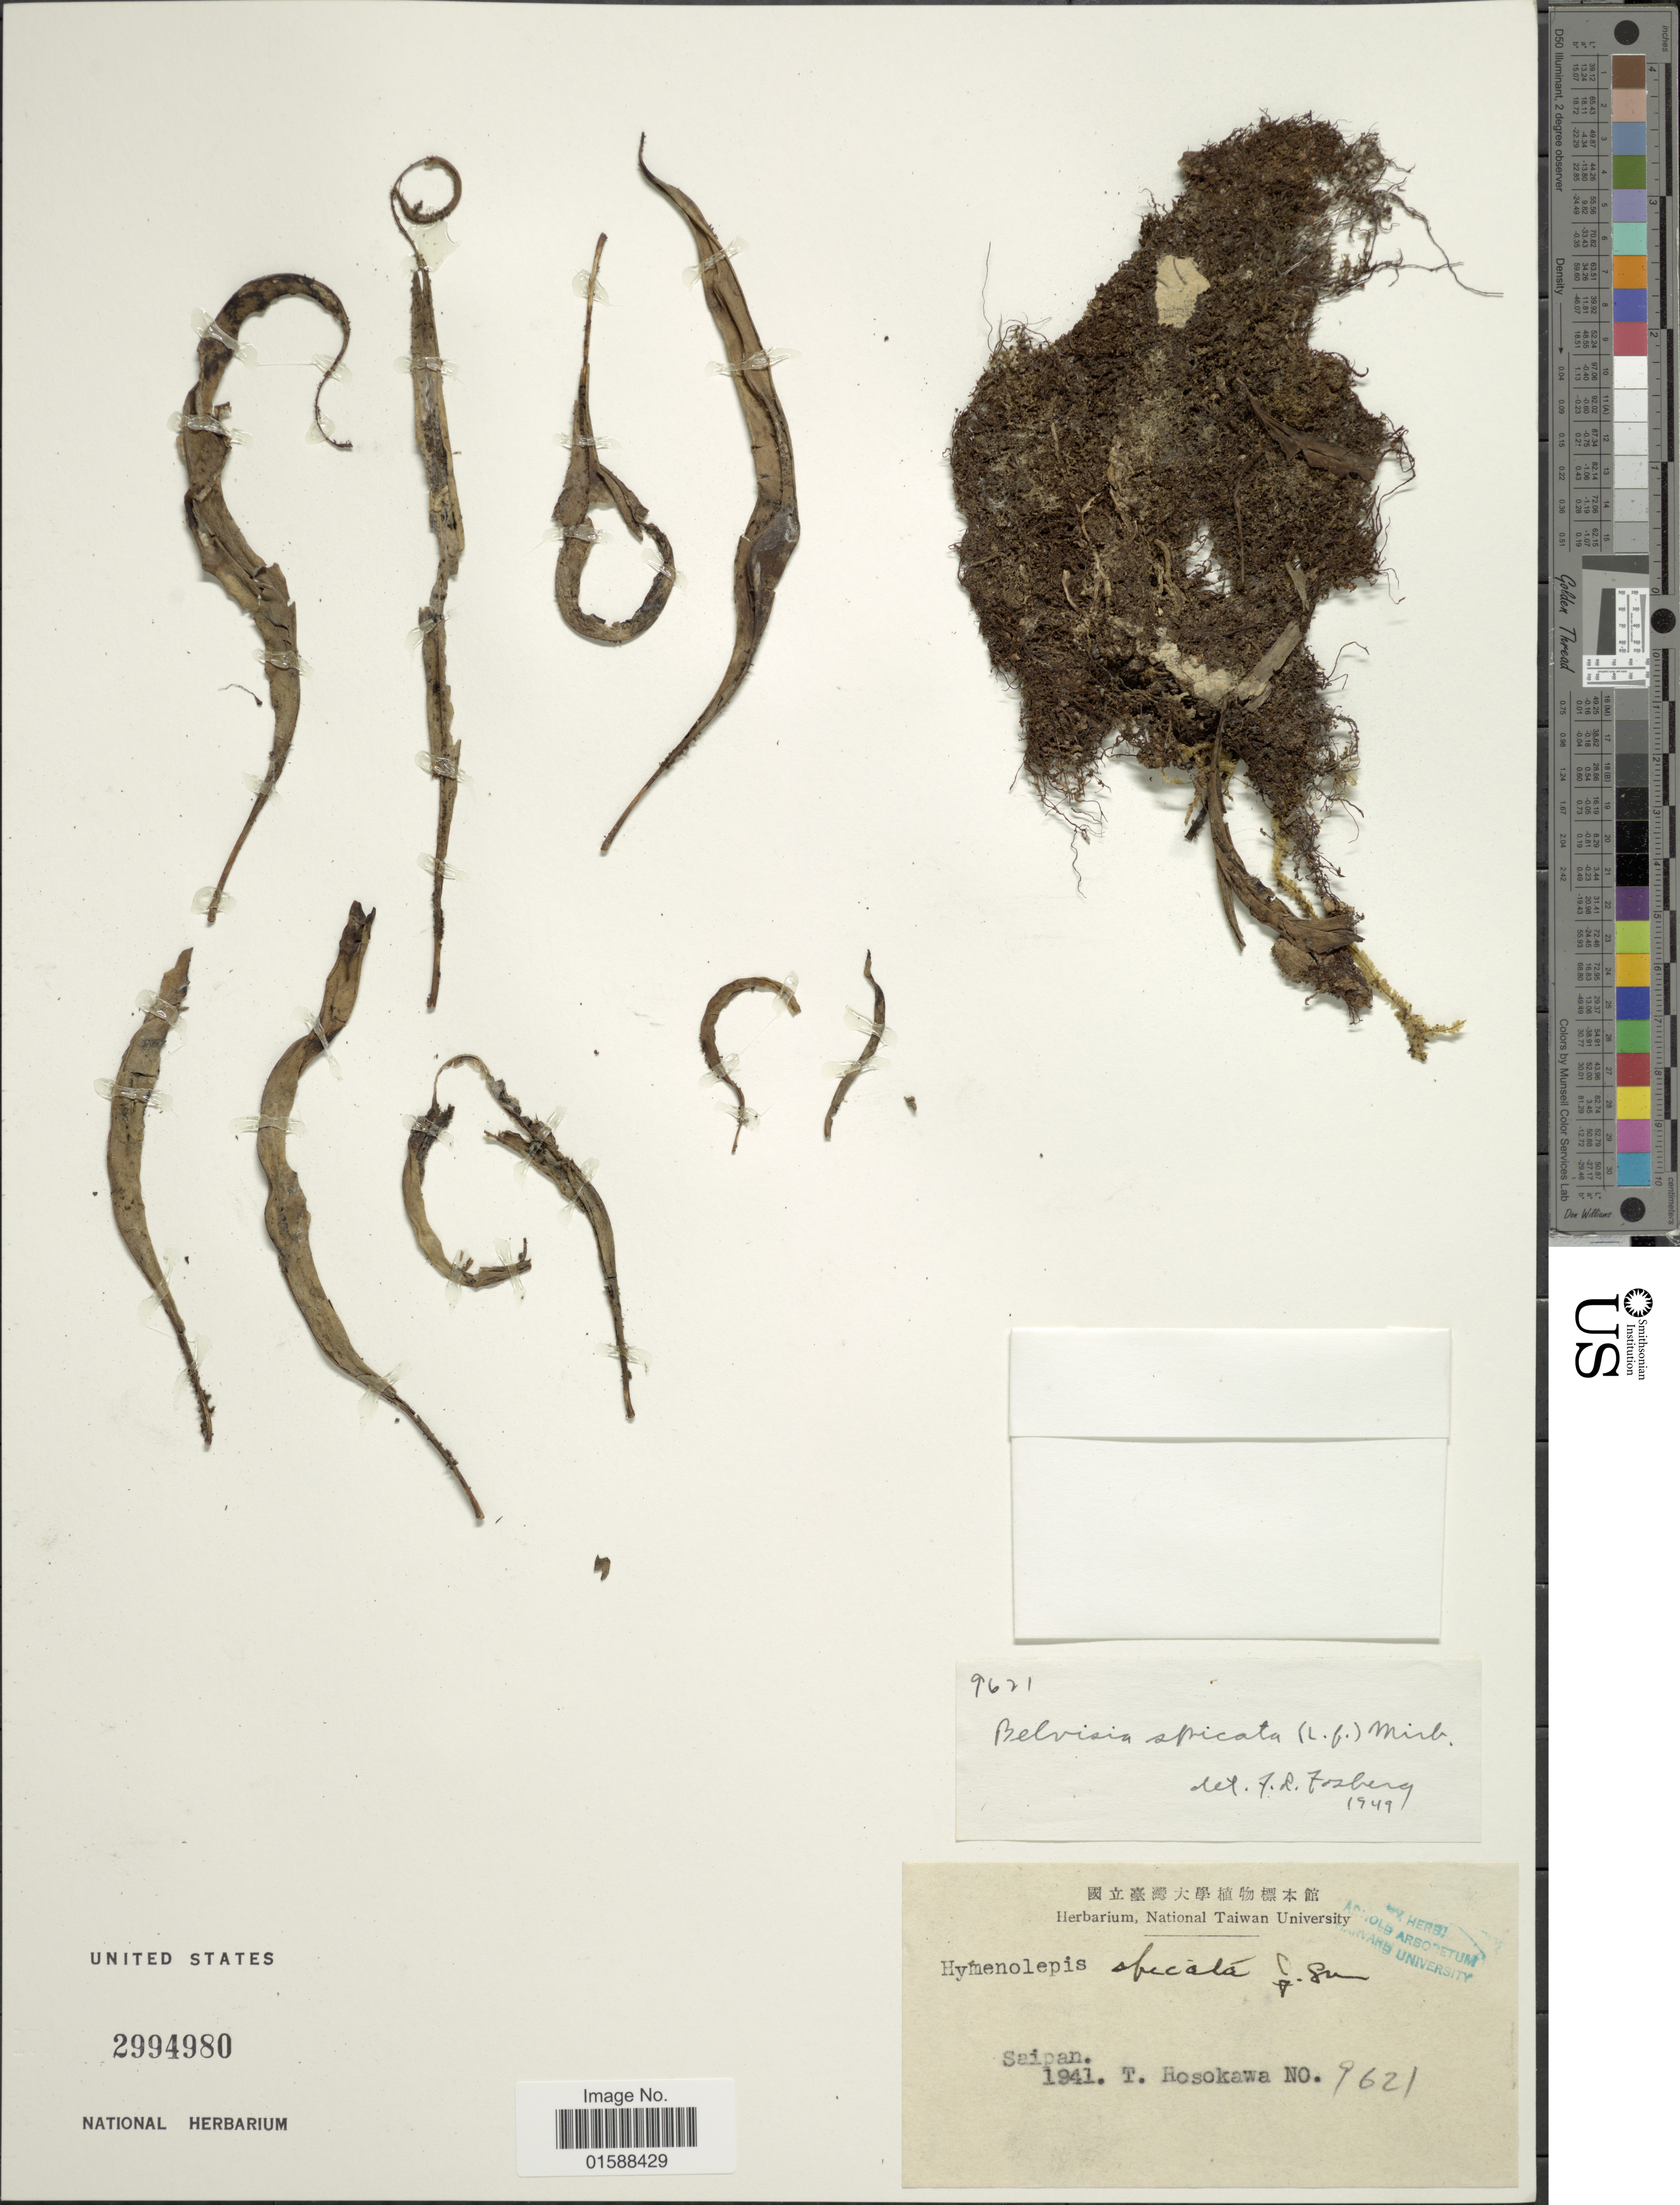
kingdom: Plantae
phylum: Tracheophyta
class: Polypodiopsida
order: Polypodiales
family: Polypodiaceae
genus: Lepisorus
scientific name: Lepisorus spicatus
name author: (L. f.) Li S. Wang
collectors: T. Hosokawa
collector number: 9621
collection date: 1941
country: Northern Mariana Islands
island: Saipan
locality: Saipan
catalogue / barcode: US 2994980